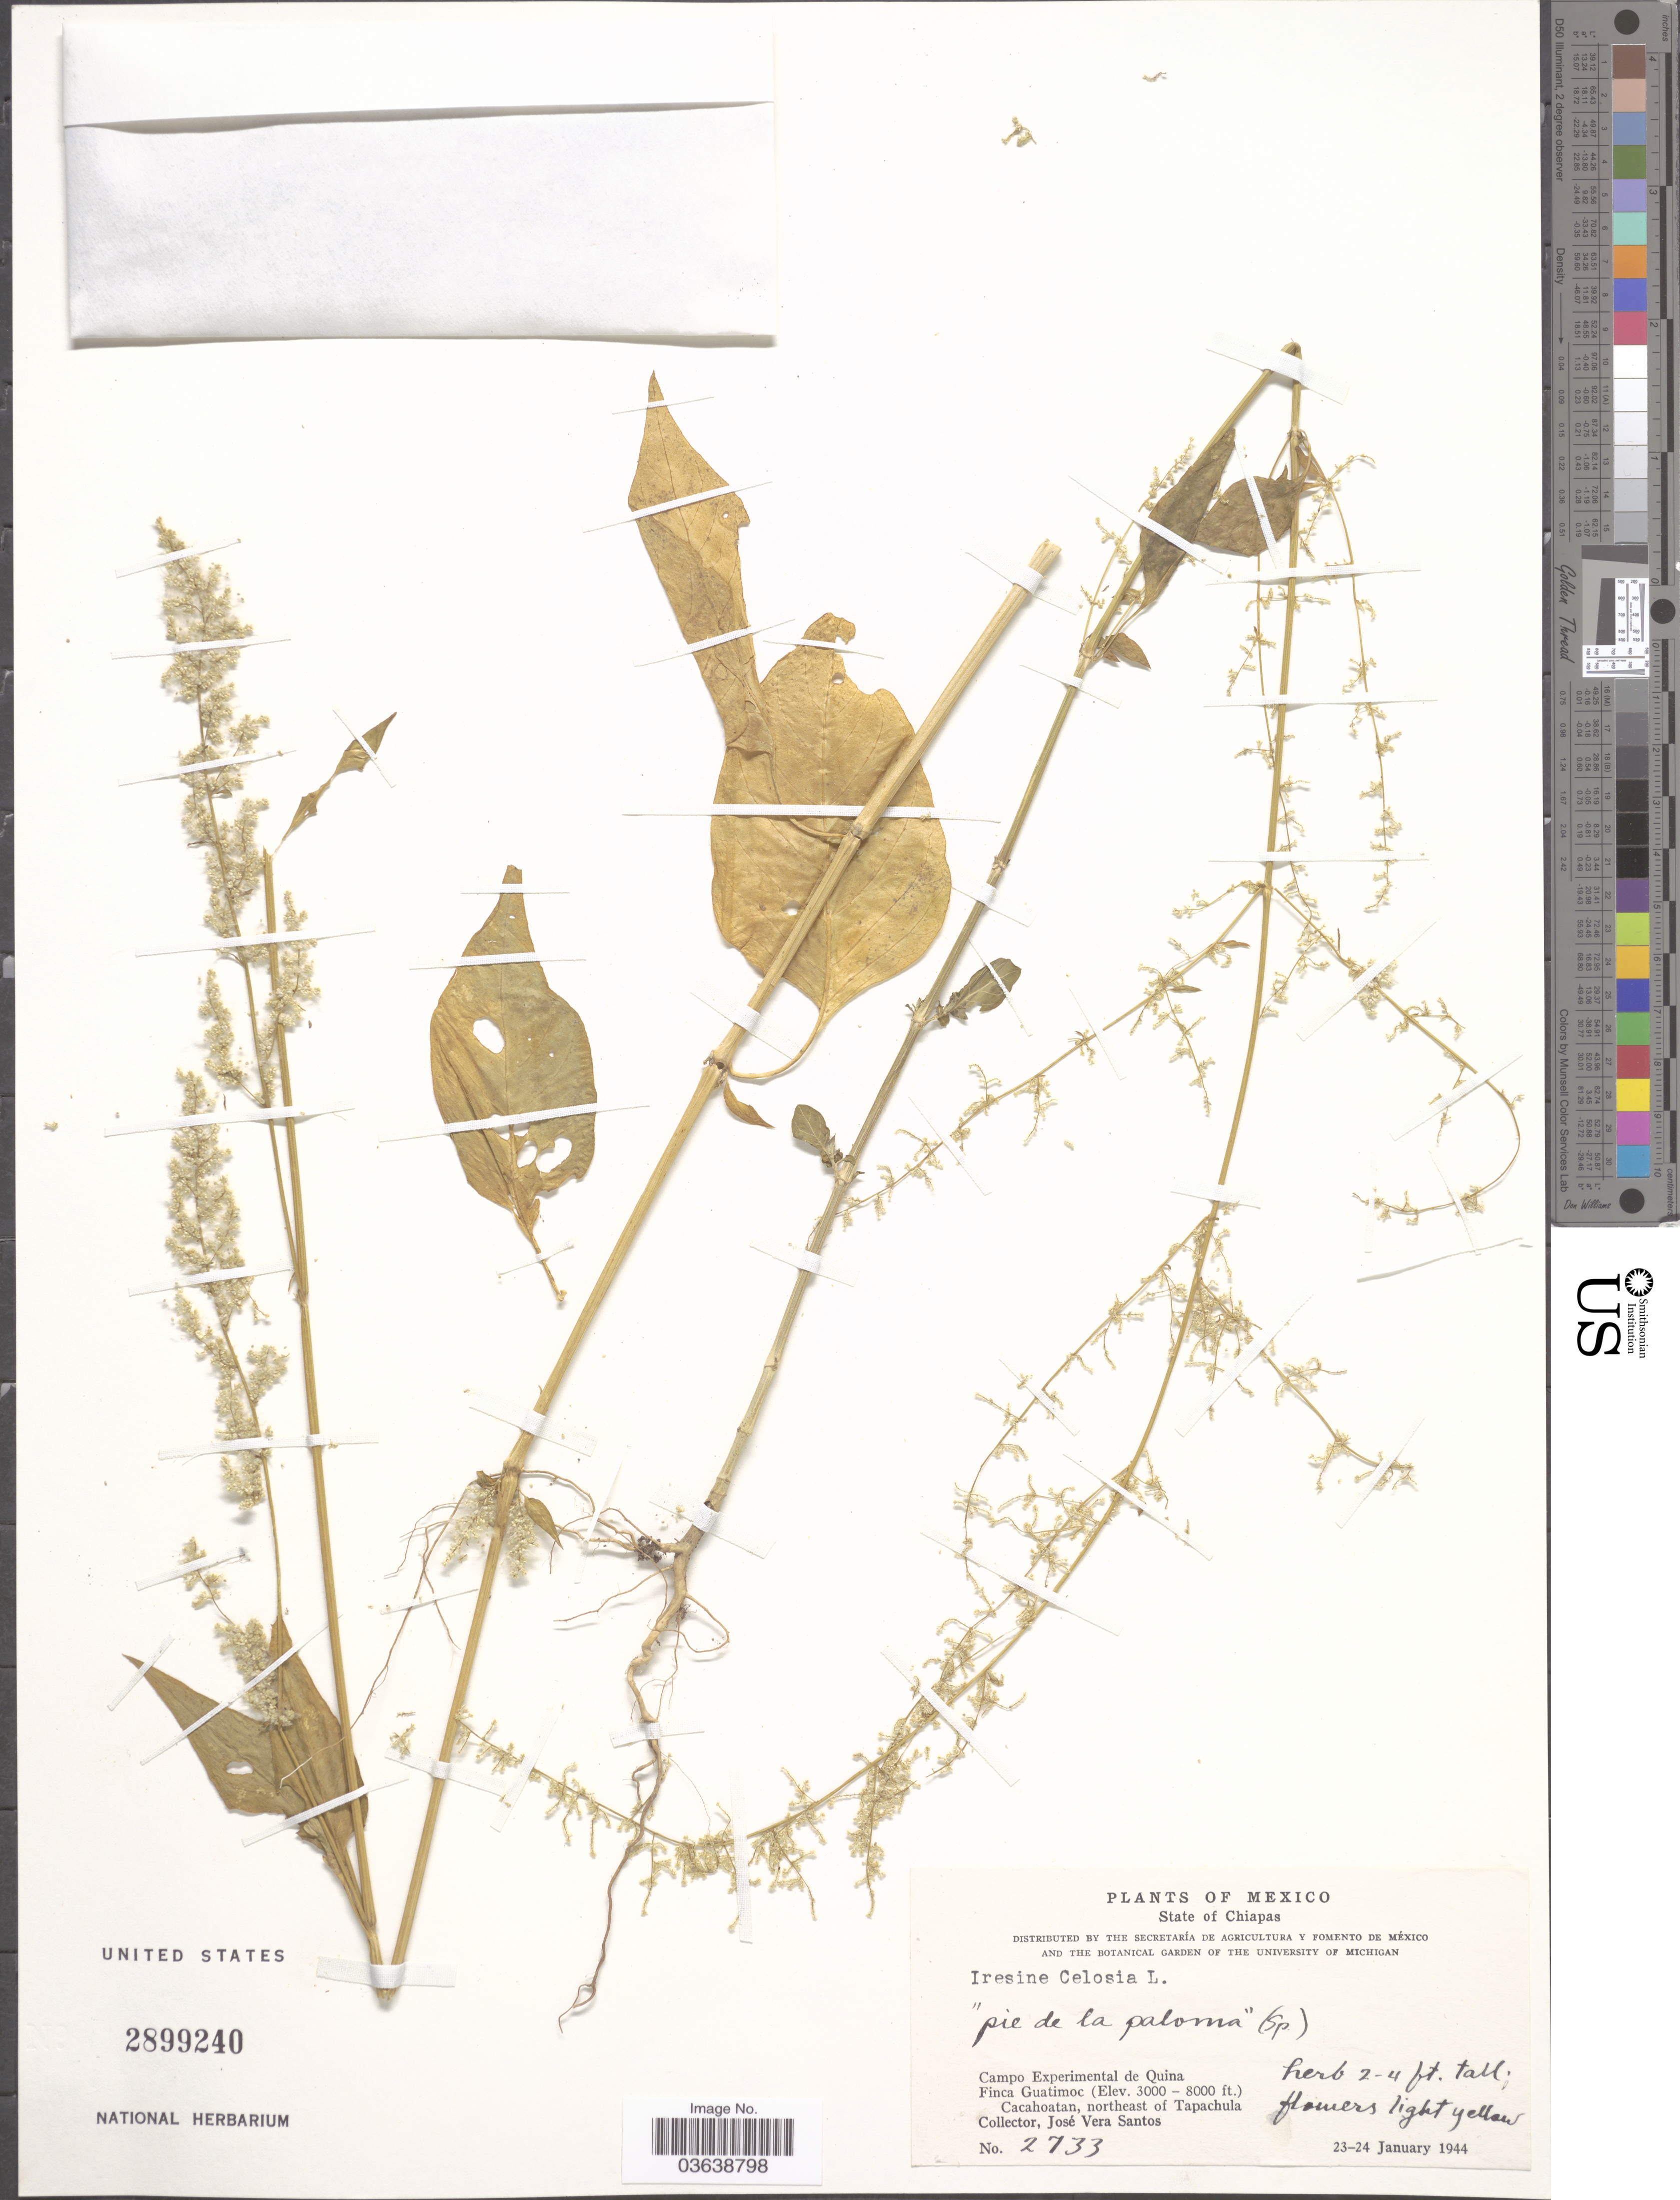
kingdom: Plantae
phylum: Tracheophyta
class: Magnoliopsida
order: Caryophyllales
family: Amaranthaceae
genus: Iresine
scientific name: Iresine celosia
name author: L.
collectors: J. V. Santos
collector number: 2733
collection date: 1944-01-23/1944-01-24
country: Mexico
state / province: Chiapas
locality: Campo Experimental de Quina Finca Guatimoc Cacahoatan, northeast of Tapachula.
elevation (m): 914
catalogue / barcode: US 2899240